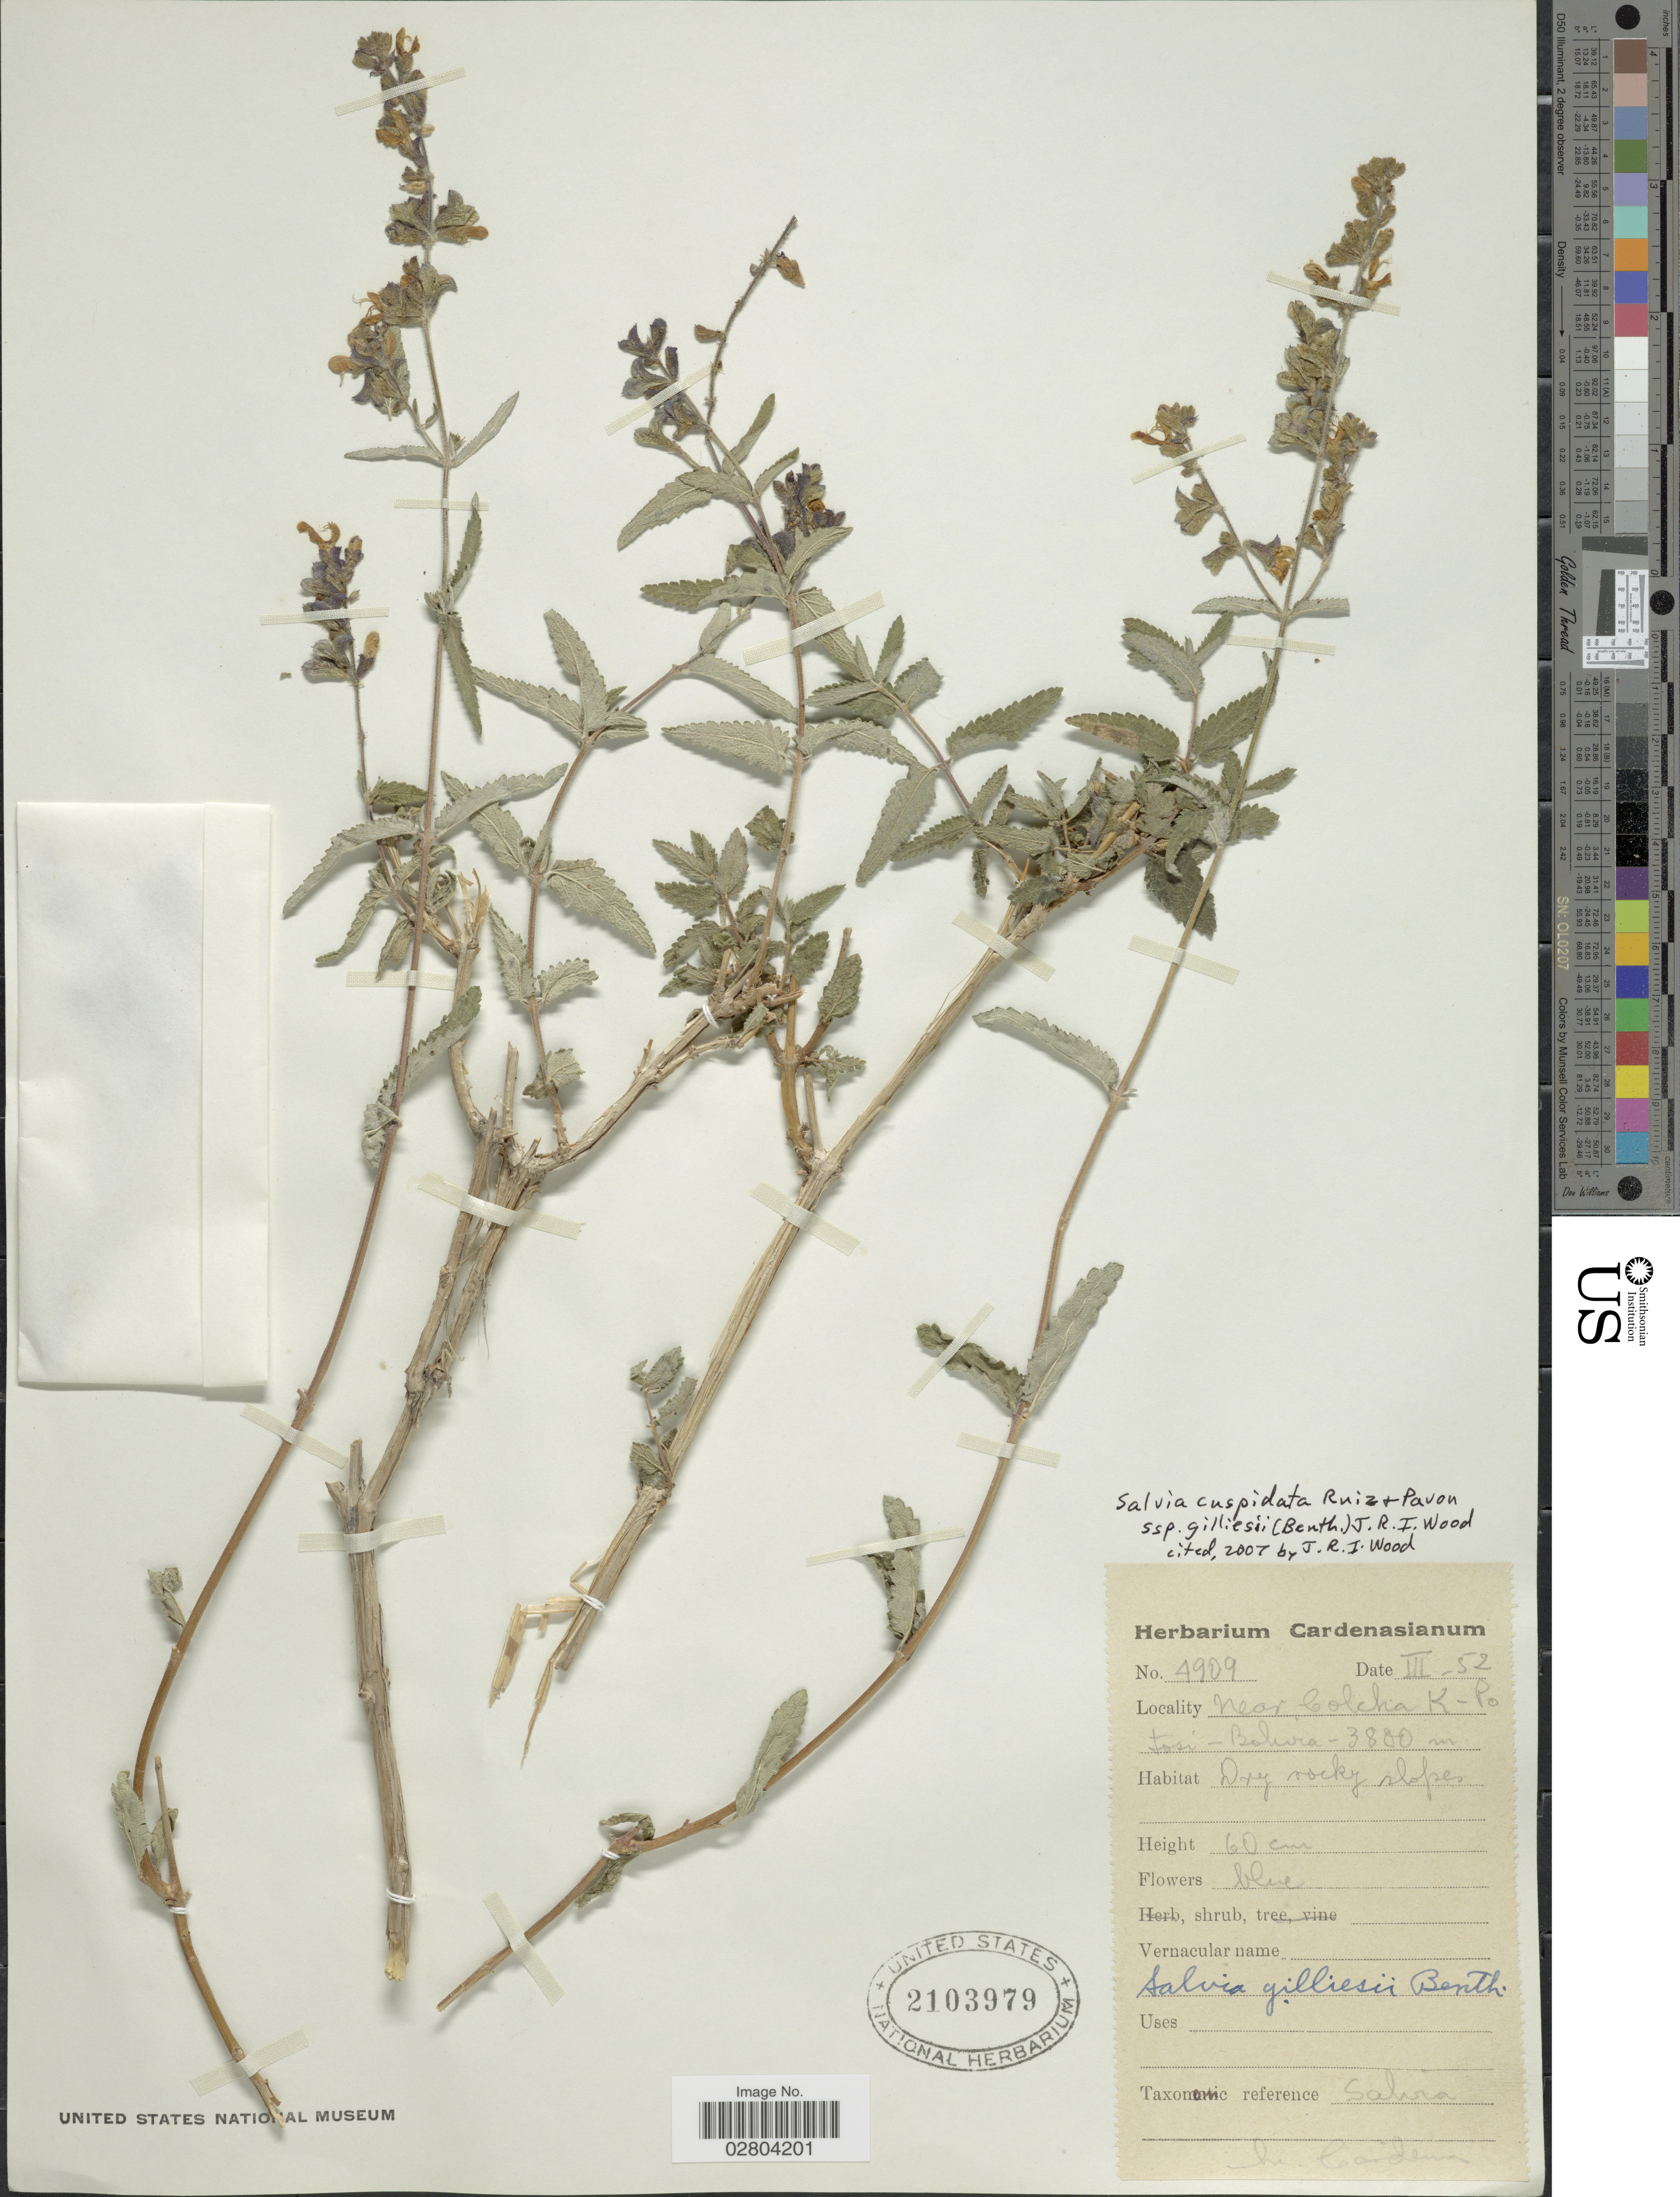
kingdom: Plantae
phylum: Tracheophyta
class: Magnoliopsida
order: Lamiales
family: Lamiaceae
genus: Salvia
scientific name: Salvia cuspidata subsp. gilliesii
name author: (Benth.) J.R.I. Wood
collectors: M. Cárdenas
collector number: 4909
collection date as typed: Transcribed d/m/y: /3/52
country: Bolivia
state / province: Potosi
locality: Near Colcha K. Dry rocky slopes.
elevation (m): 3800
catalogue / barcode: US 2103979